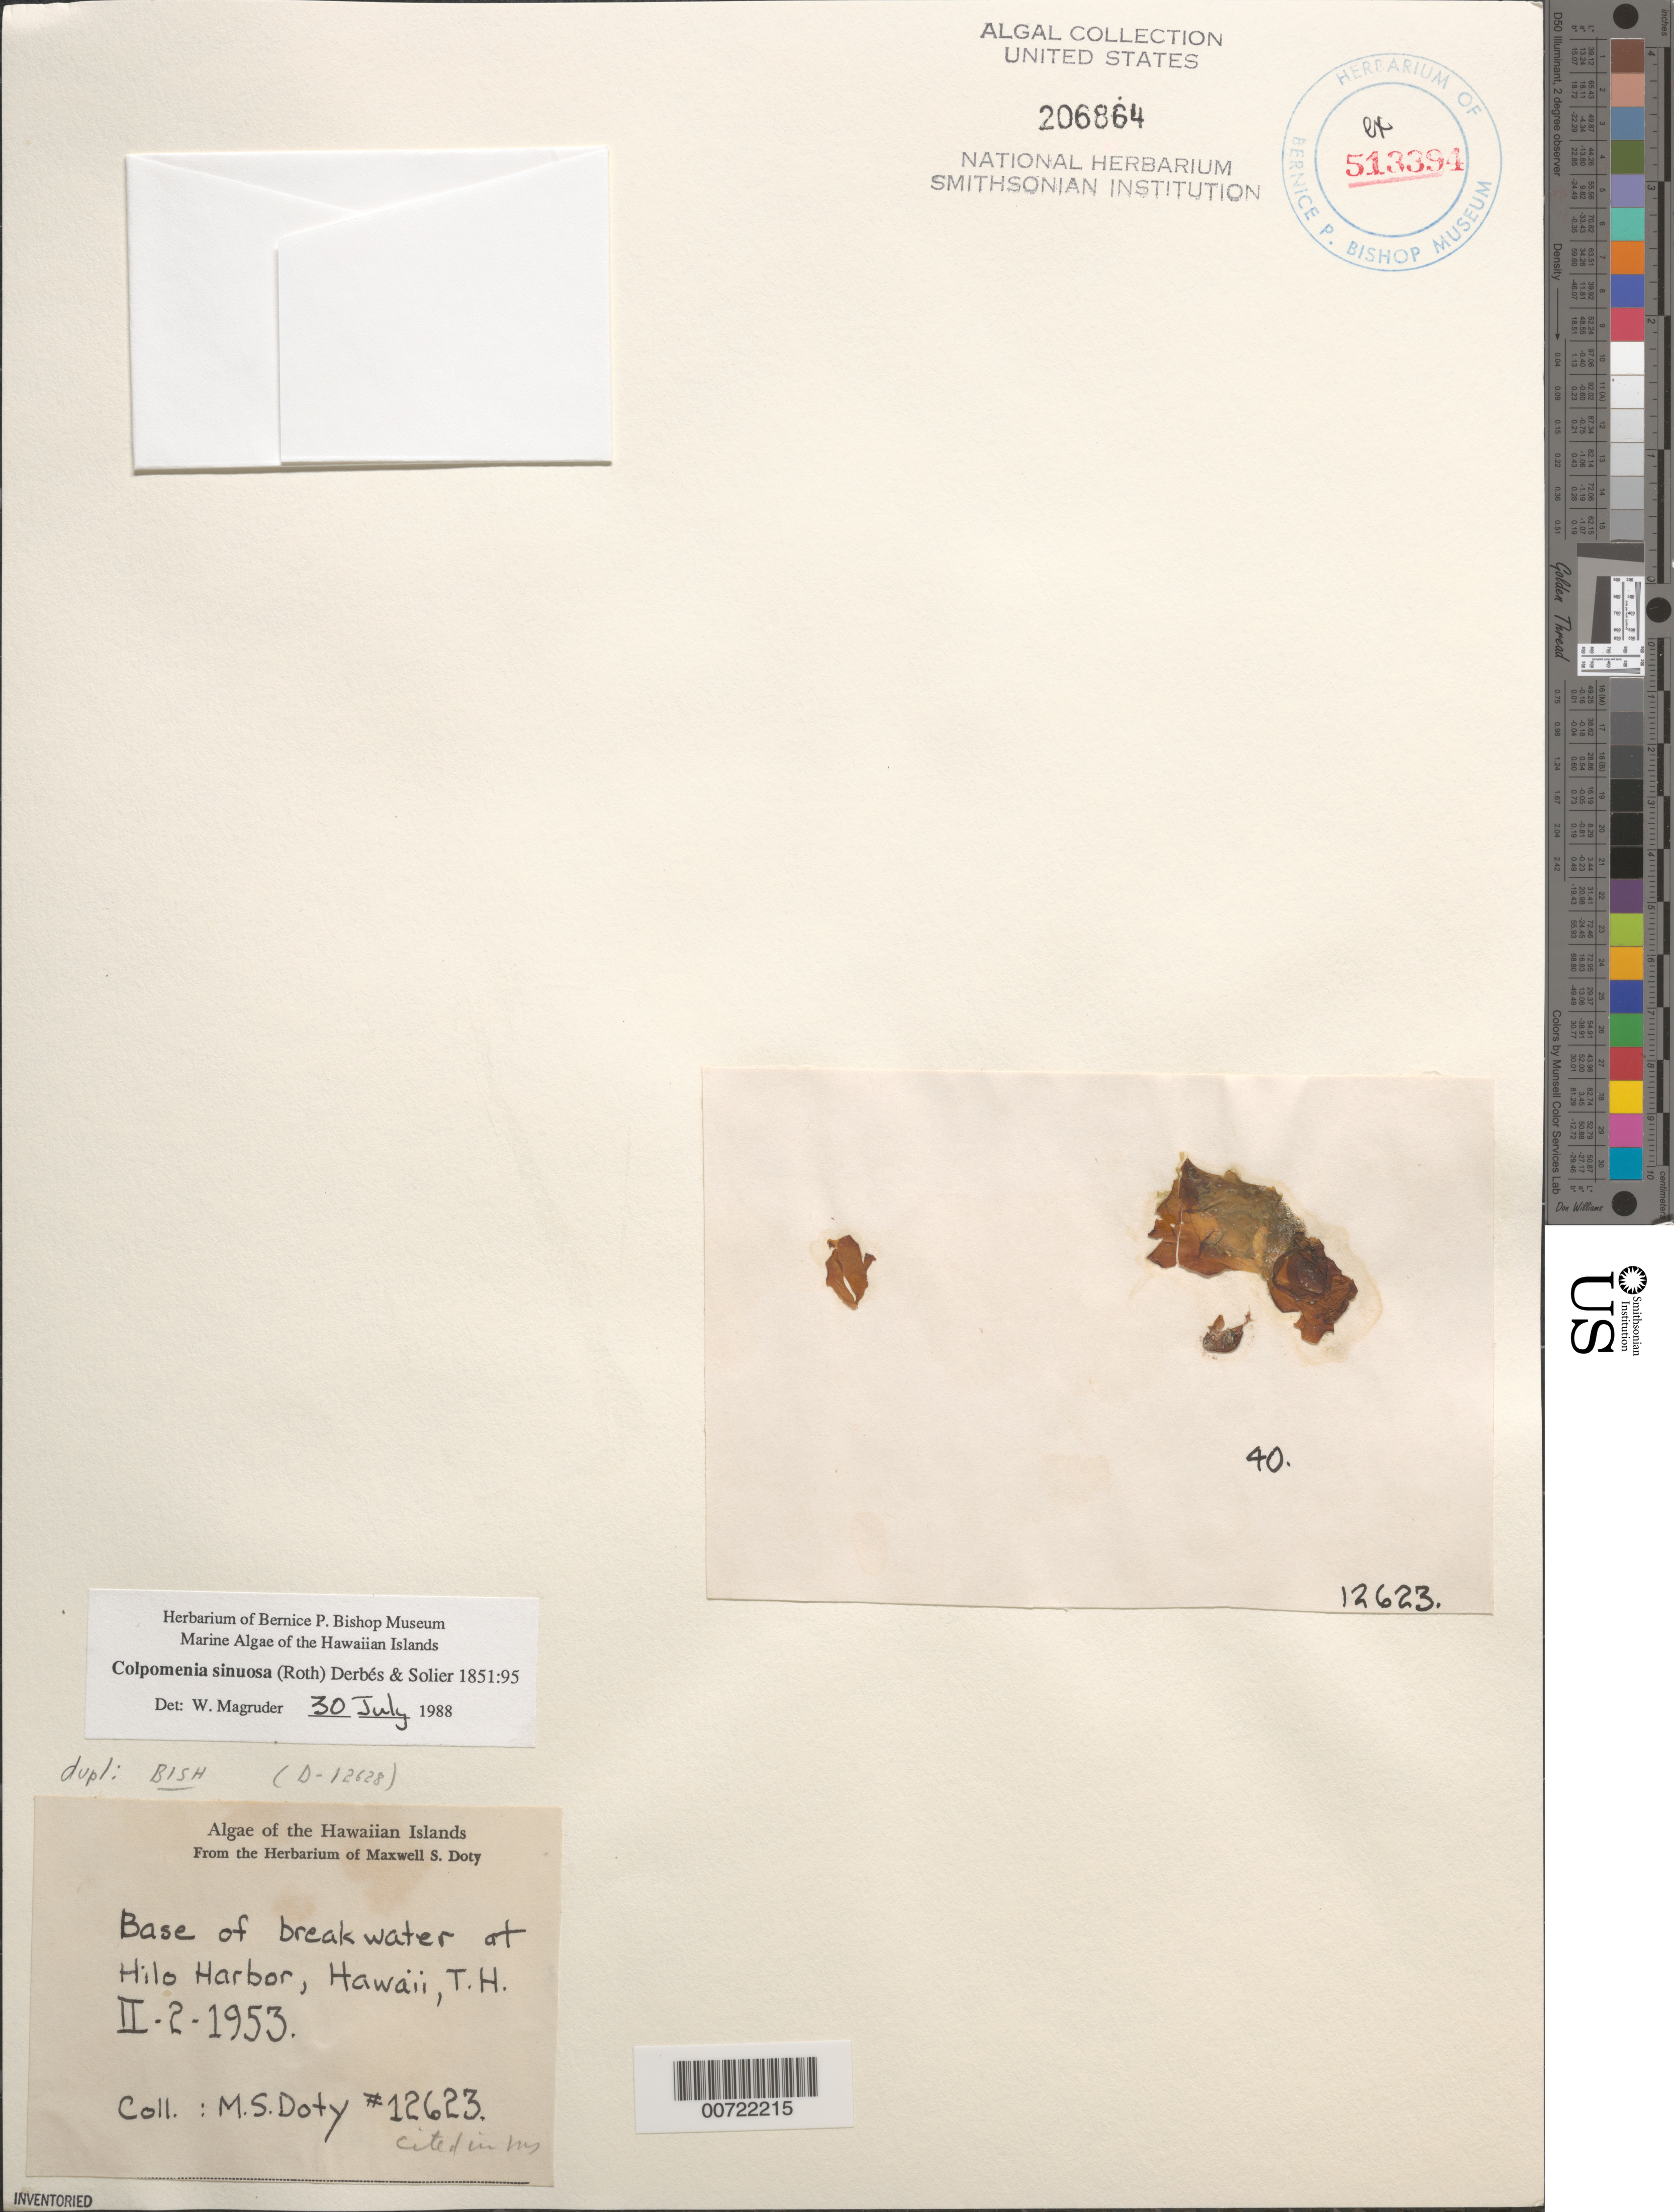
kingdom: Chromista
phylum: Ochrophyta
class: Phaeophyceae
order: Scytosiphonales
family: Scytosiphonaceae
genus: Colpomenia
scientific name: Colpomenia sinuosa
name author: (K. Mert. ex Roth) Derbes & Solier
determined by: Magruder, W. H.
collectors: M. S. Doty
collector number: MSD 12623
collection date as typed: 02 Feb 1953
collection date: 1953-02-02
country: United States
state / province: Hawaii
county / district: Hawaii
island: Hawaii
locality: Hilo Harbor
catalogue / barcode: US 206864